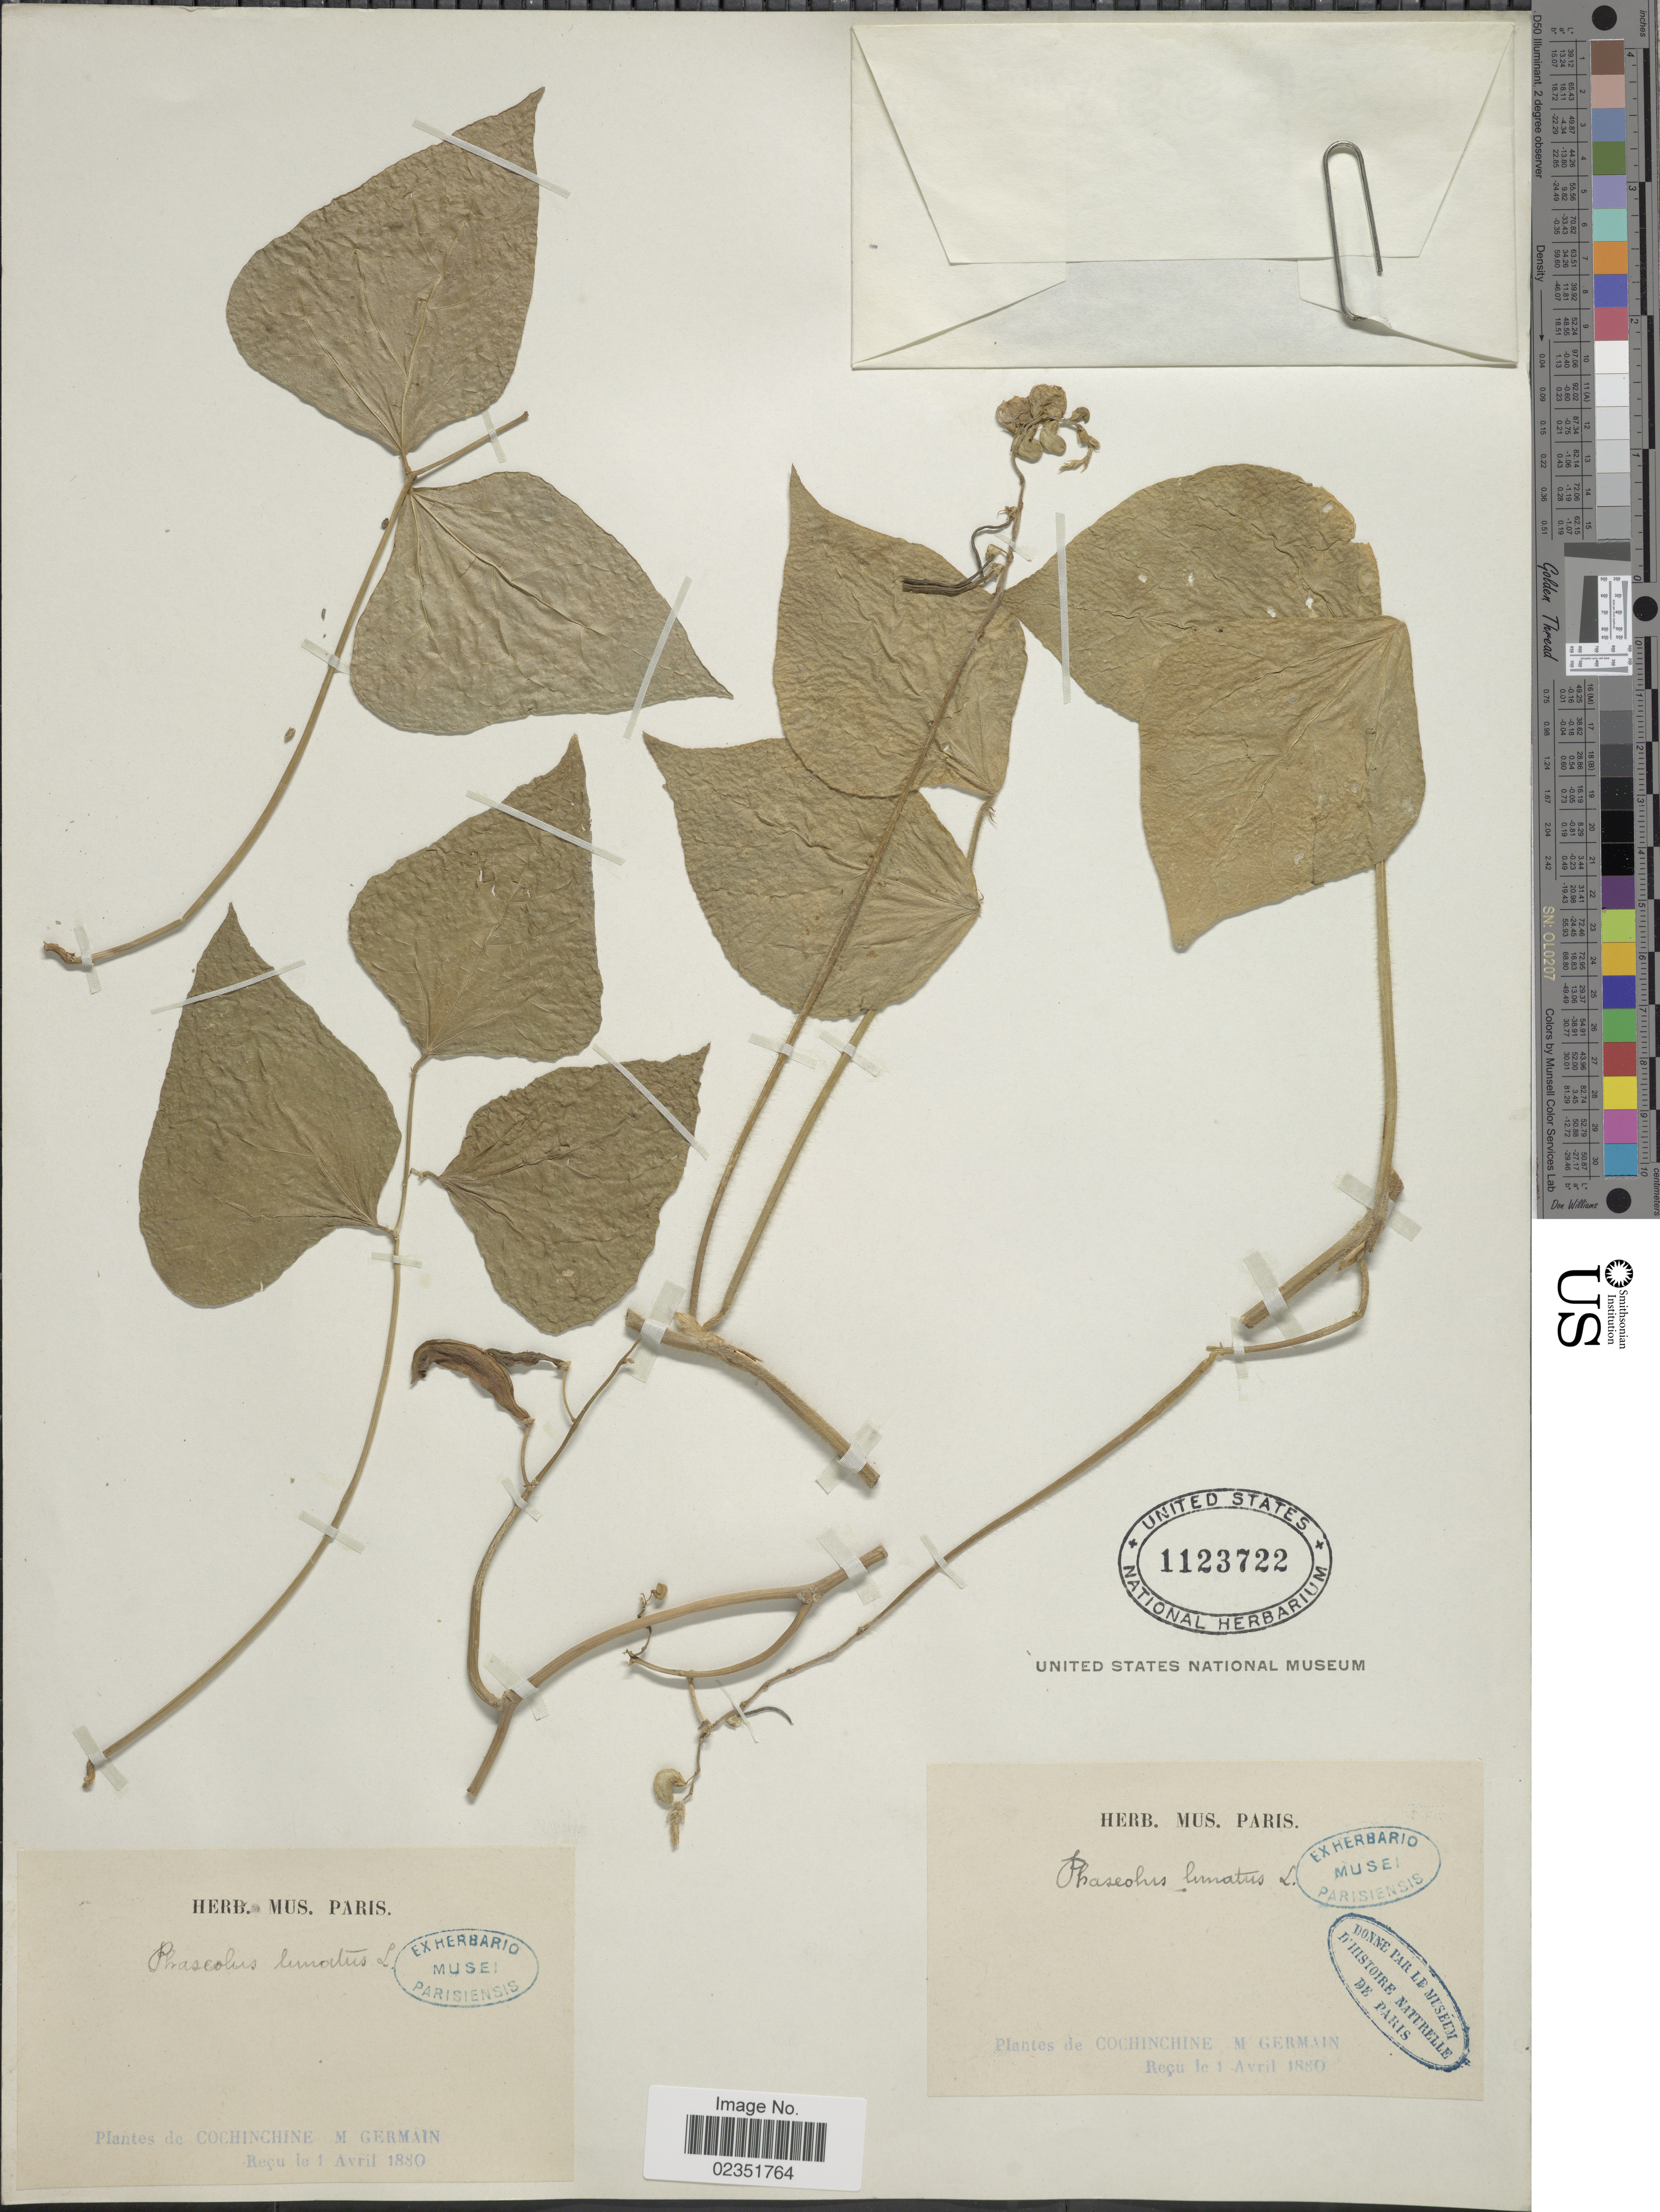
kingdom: Plantae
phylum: Tracheophyta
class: Magnoliopsida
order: Fabales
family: Fabaceae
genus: Phaseolus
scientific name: Phaseolus chrysanthos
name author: Savi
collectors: M. Germain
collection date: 1880-04-04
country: Vietnam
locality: Cochinchine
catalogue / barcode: US 1123722